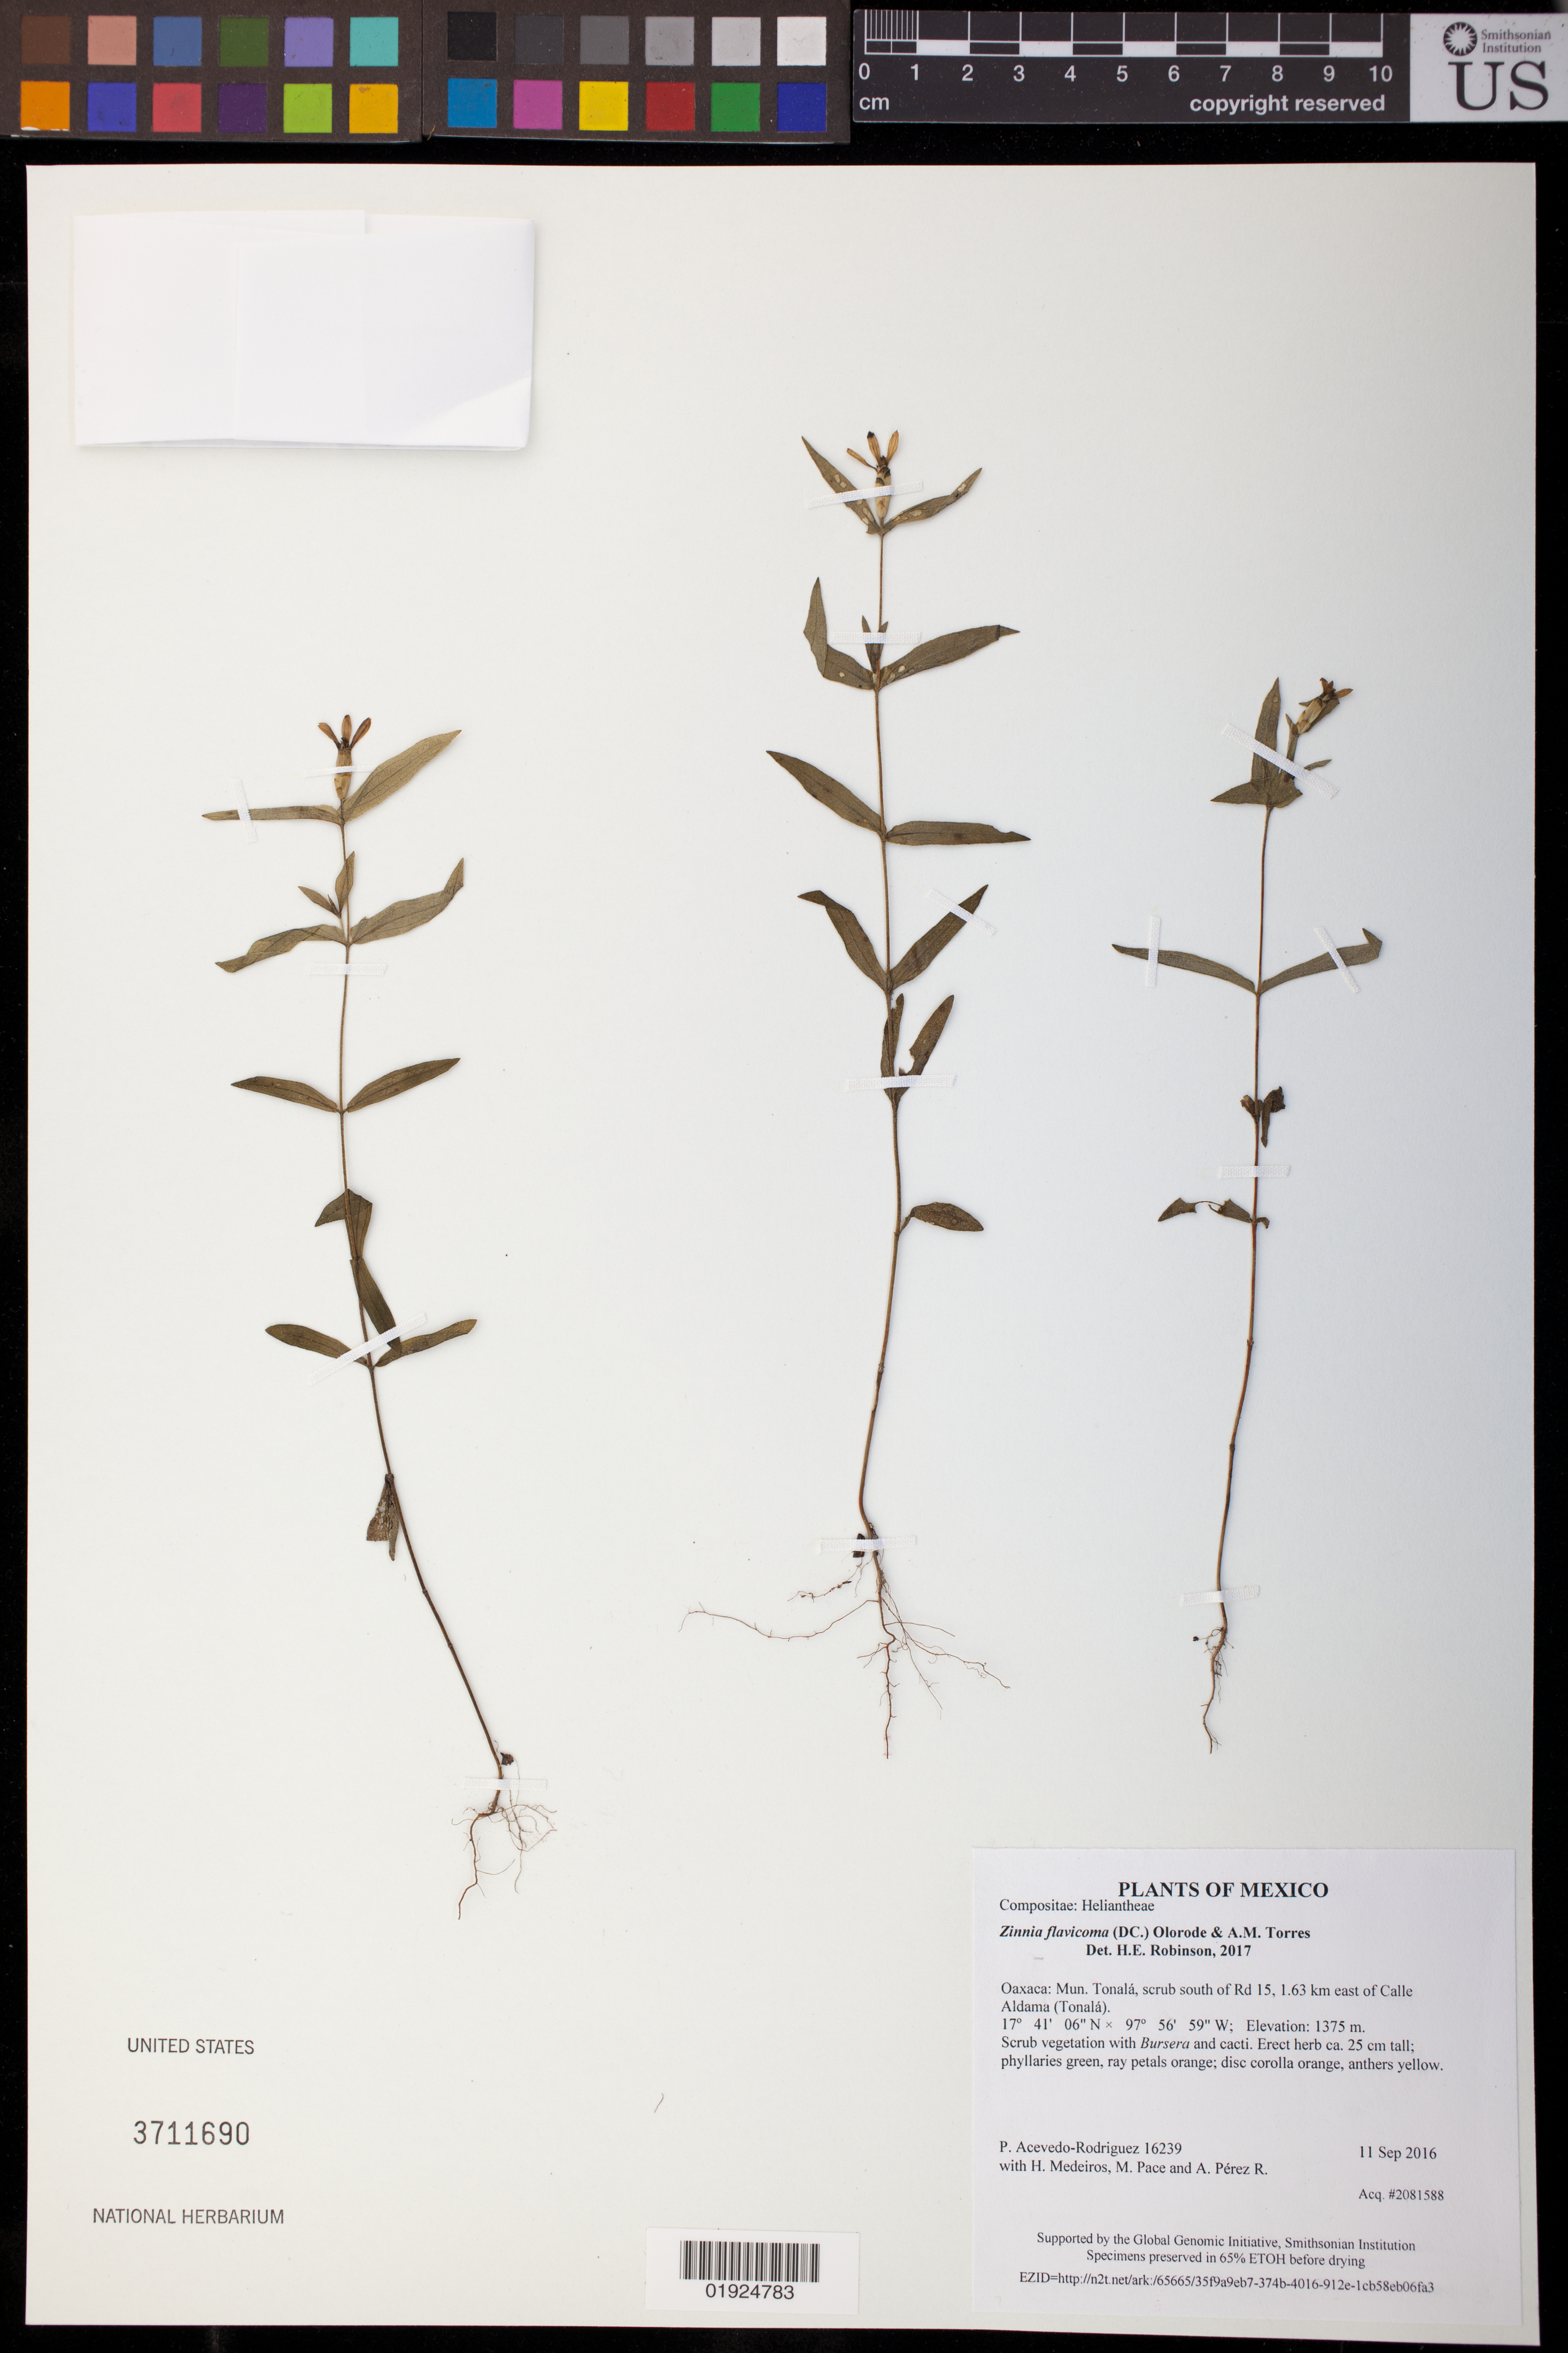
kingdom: Plantae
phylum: Tracheophyta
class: Magnoliopsida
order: Asterales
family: Asteraceae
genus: Zinnia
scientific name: Zinnia flavicoma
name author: (DC.) Olorode & A.M. Torres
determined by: Robinson, H. E., (US), Smithsonian Institution - National Museum of Natural History (UNITED STATES)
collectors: P. Acevedo-Rodr., H. Medeiros, M. R. Pace & A. Pérez R.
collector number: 16239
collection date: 2016-09-11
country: Mexico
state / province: Oaxaca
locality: Mun. Tonalá, scrub south of Rd 15, 1.63 km east of Calle Aldama (Tonalá).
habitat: Scrub vegetation with Bursera and cacti.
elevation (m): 1375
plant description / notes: US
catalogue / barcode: US 3711690